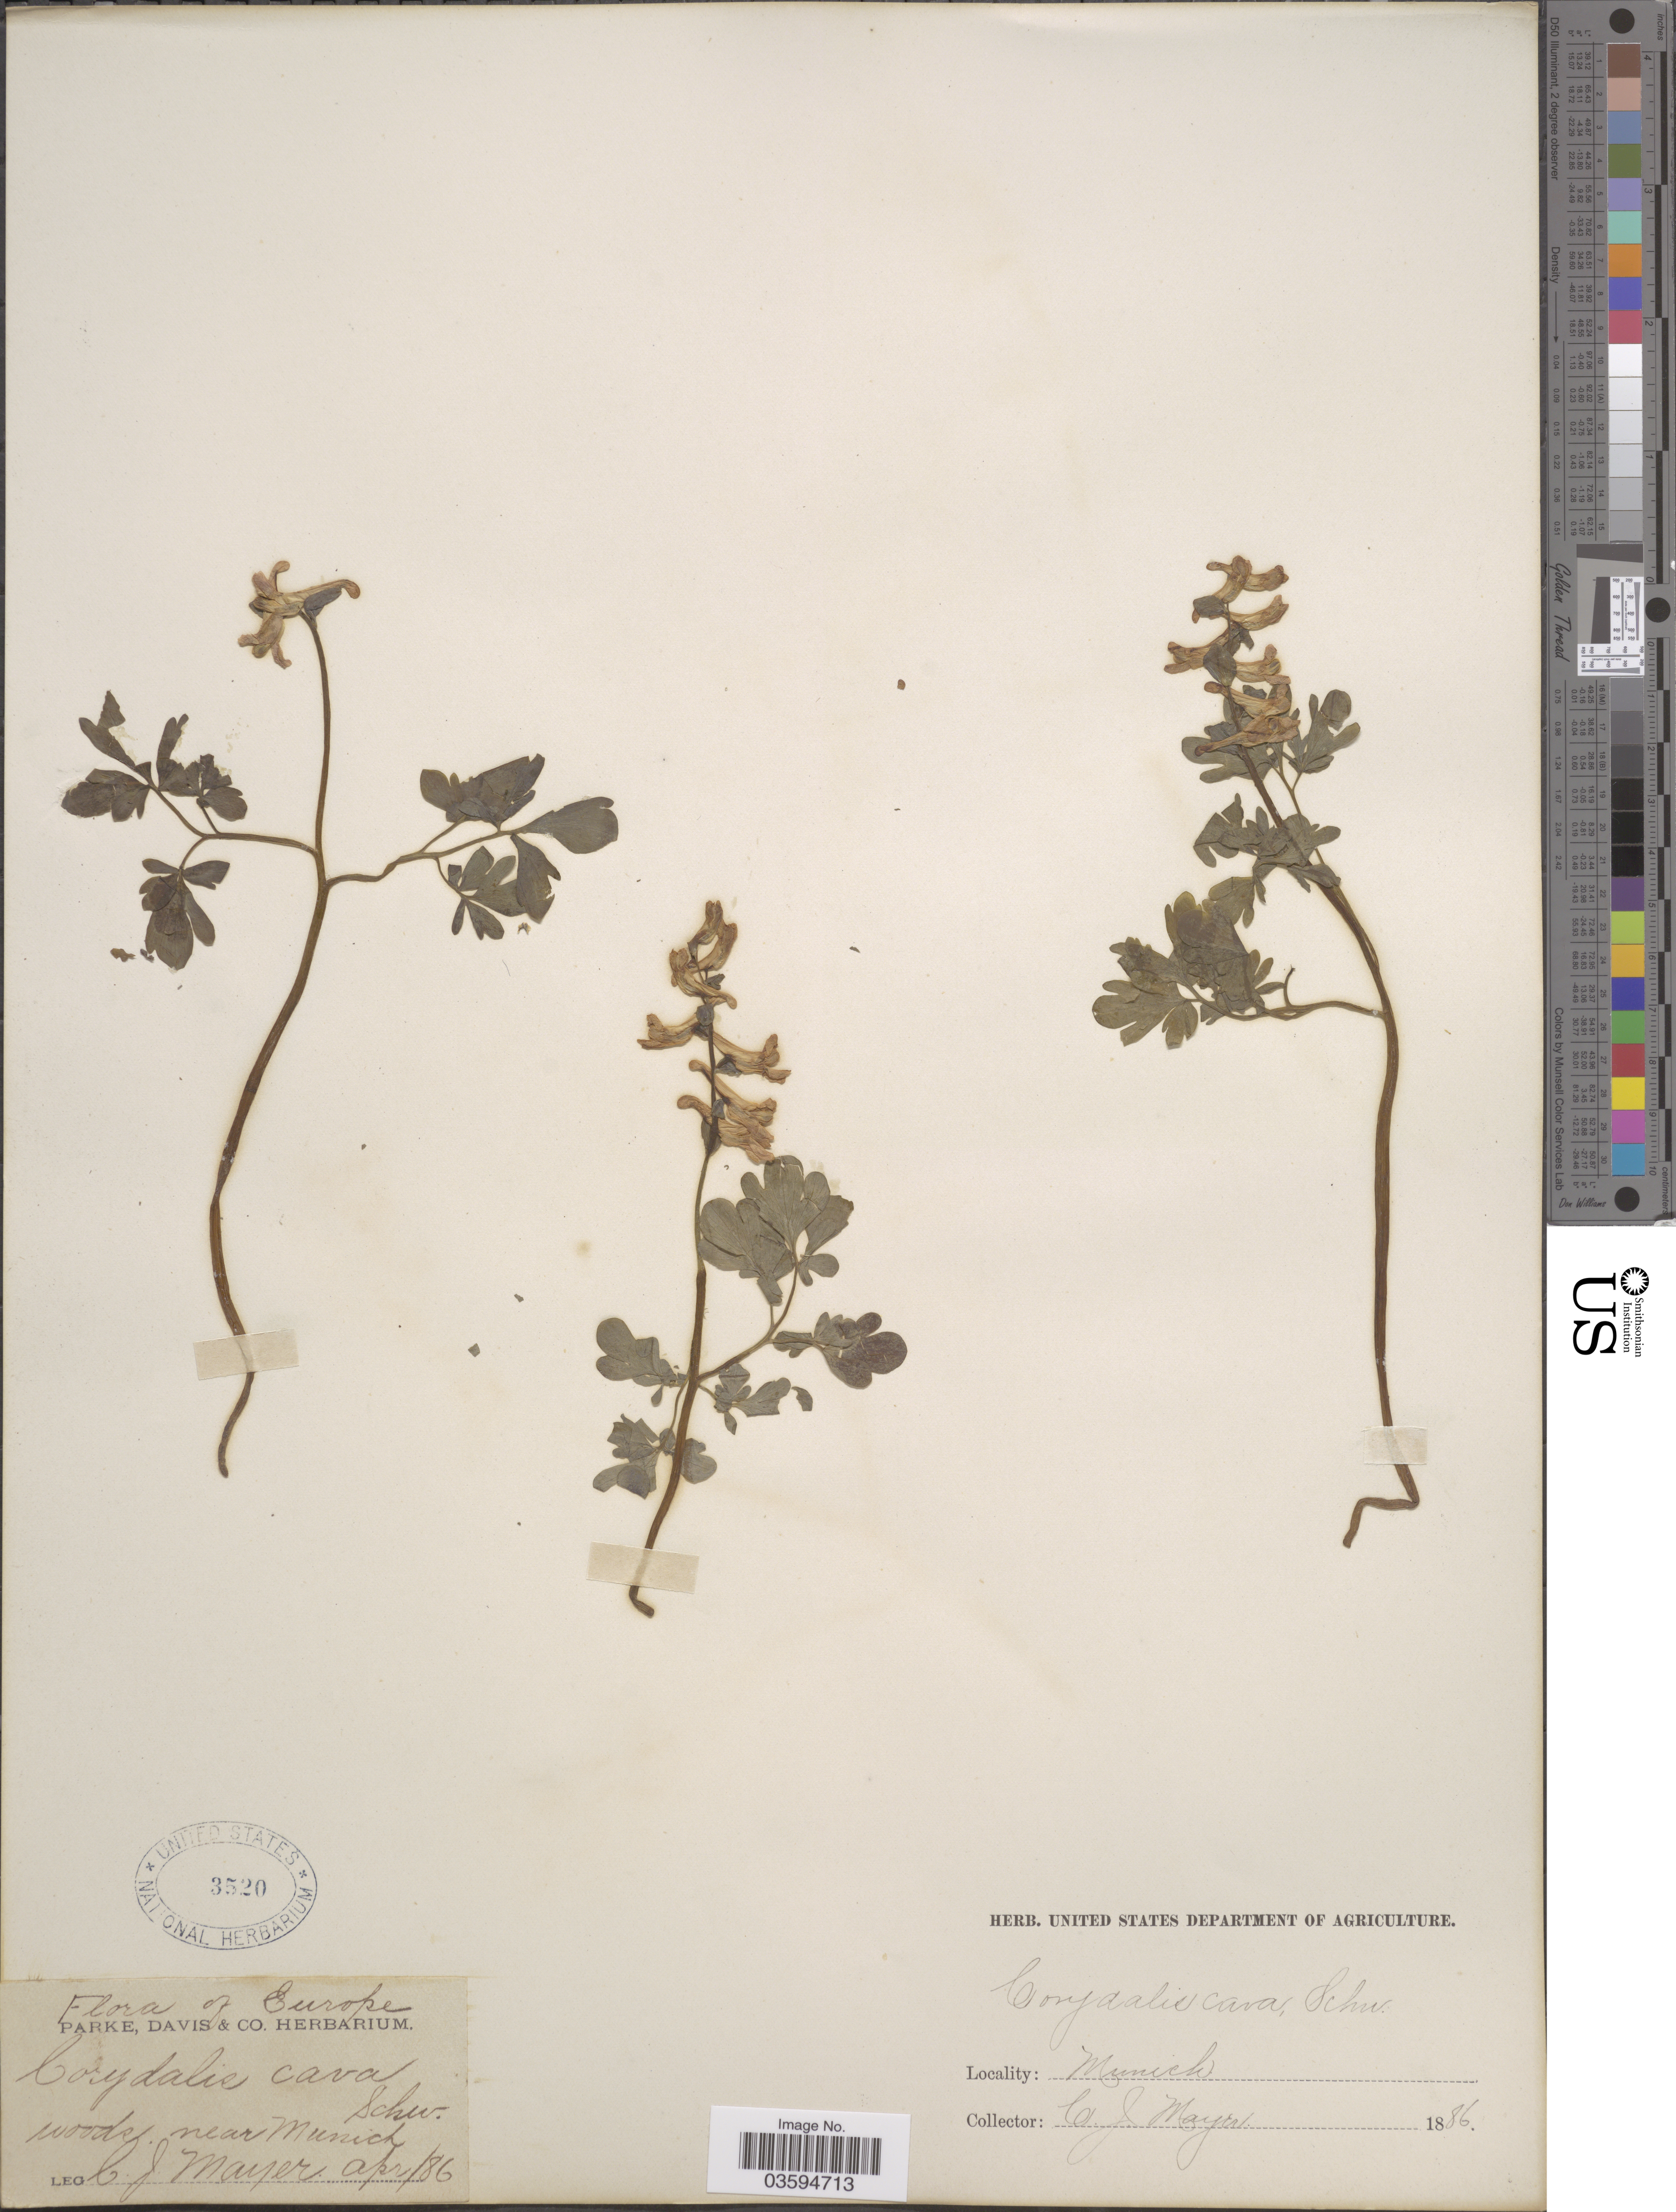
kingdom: Plantae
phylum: Tracheophyta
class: Magnoliopsida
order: Ranunculales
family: Papaveraceae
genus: Corydalis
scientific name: Corydalis cava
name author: Schweigger & Körte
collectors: C. Mayer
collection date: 1886-04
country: Germany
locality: Europe. Woods near Munich.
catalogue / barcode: US 3520